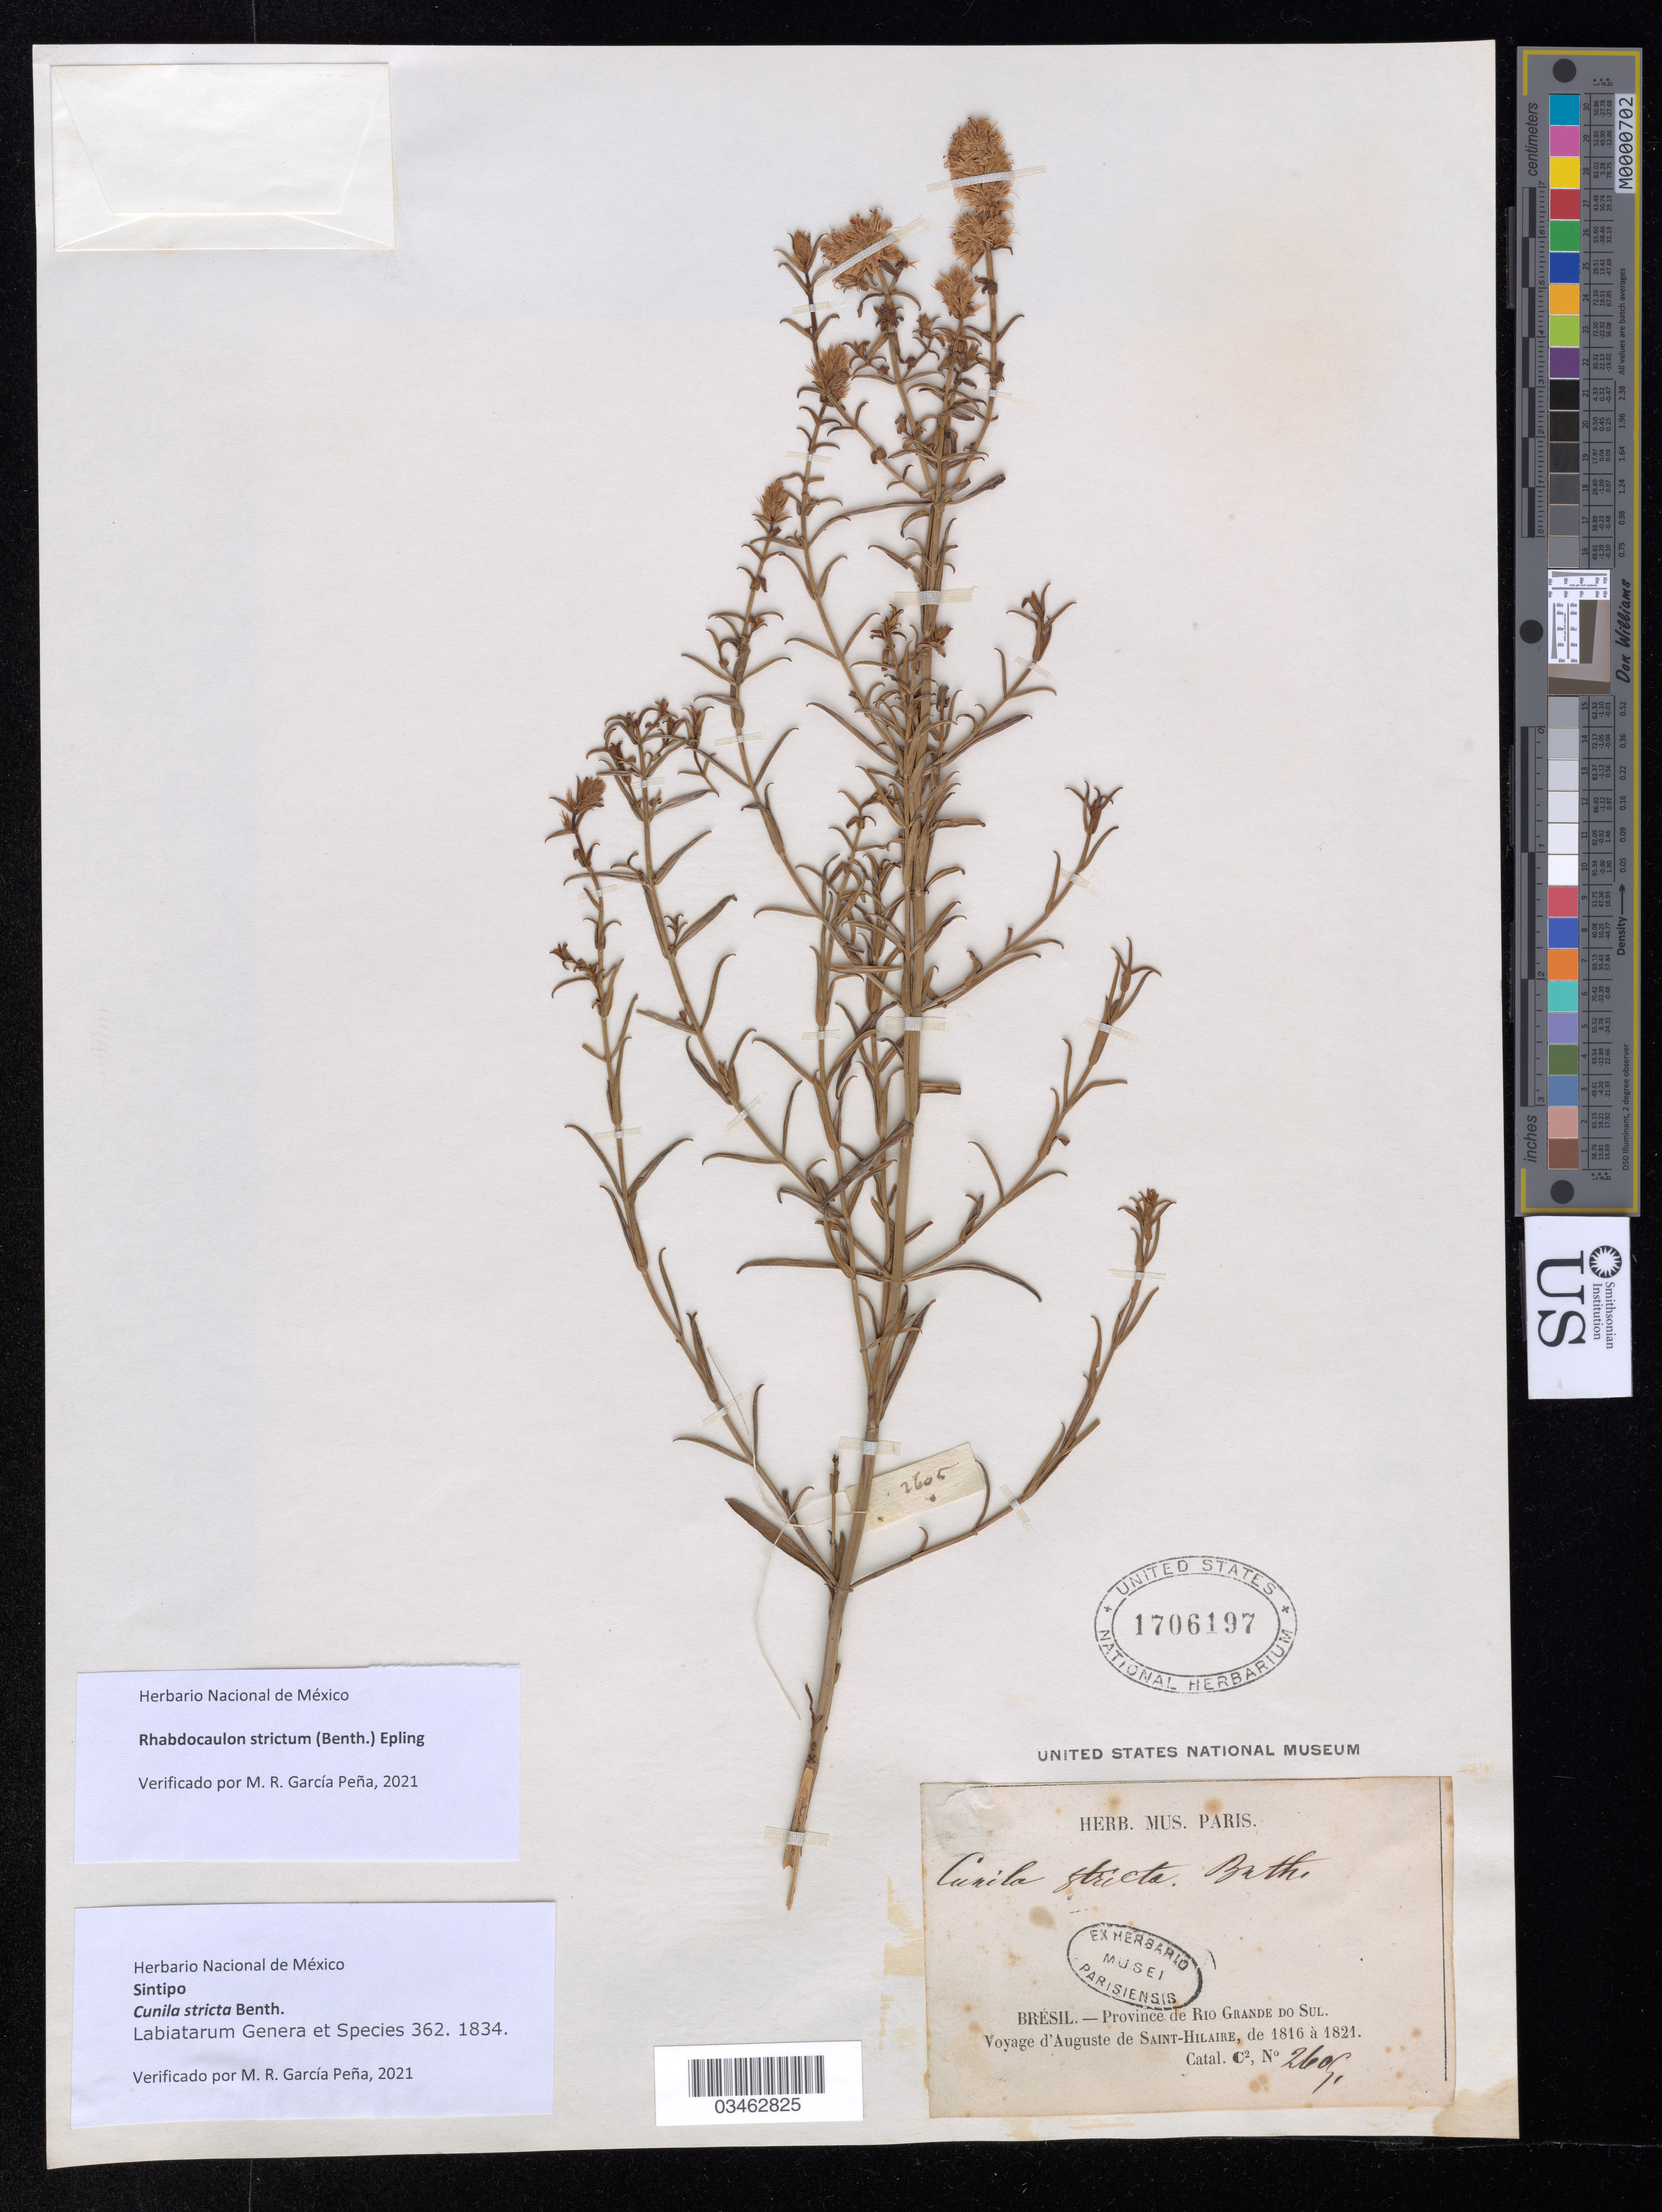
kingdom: Plantae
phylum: Tracheophyta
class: Magnoliopsida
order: Lamiales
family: Lamiaceae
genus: Cunila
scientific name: Cunila stricta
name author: Benth.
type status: Syntype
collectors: A. F. C. P. de Saint-Hilaire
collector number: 2605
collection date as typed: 1816 a 1821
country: Brazil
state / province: Rio Grande do Sul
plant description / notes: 2605 on specimen tag; 2609 on sheet label.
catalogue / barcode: US 1706197